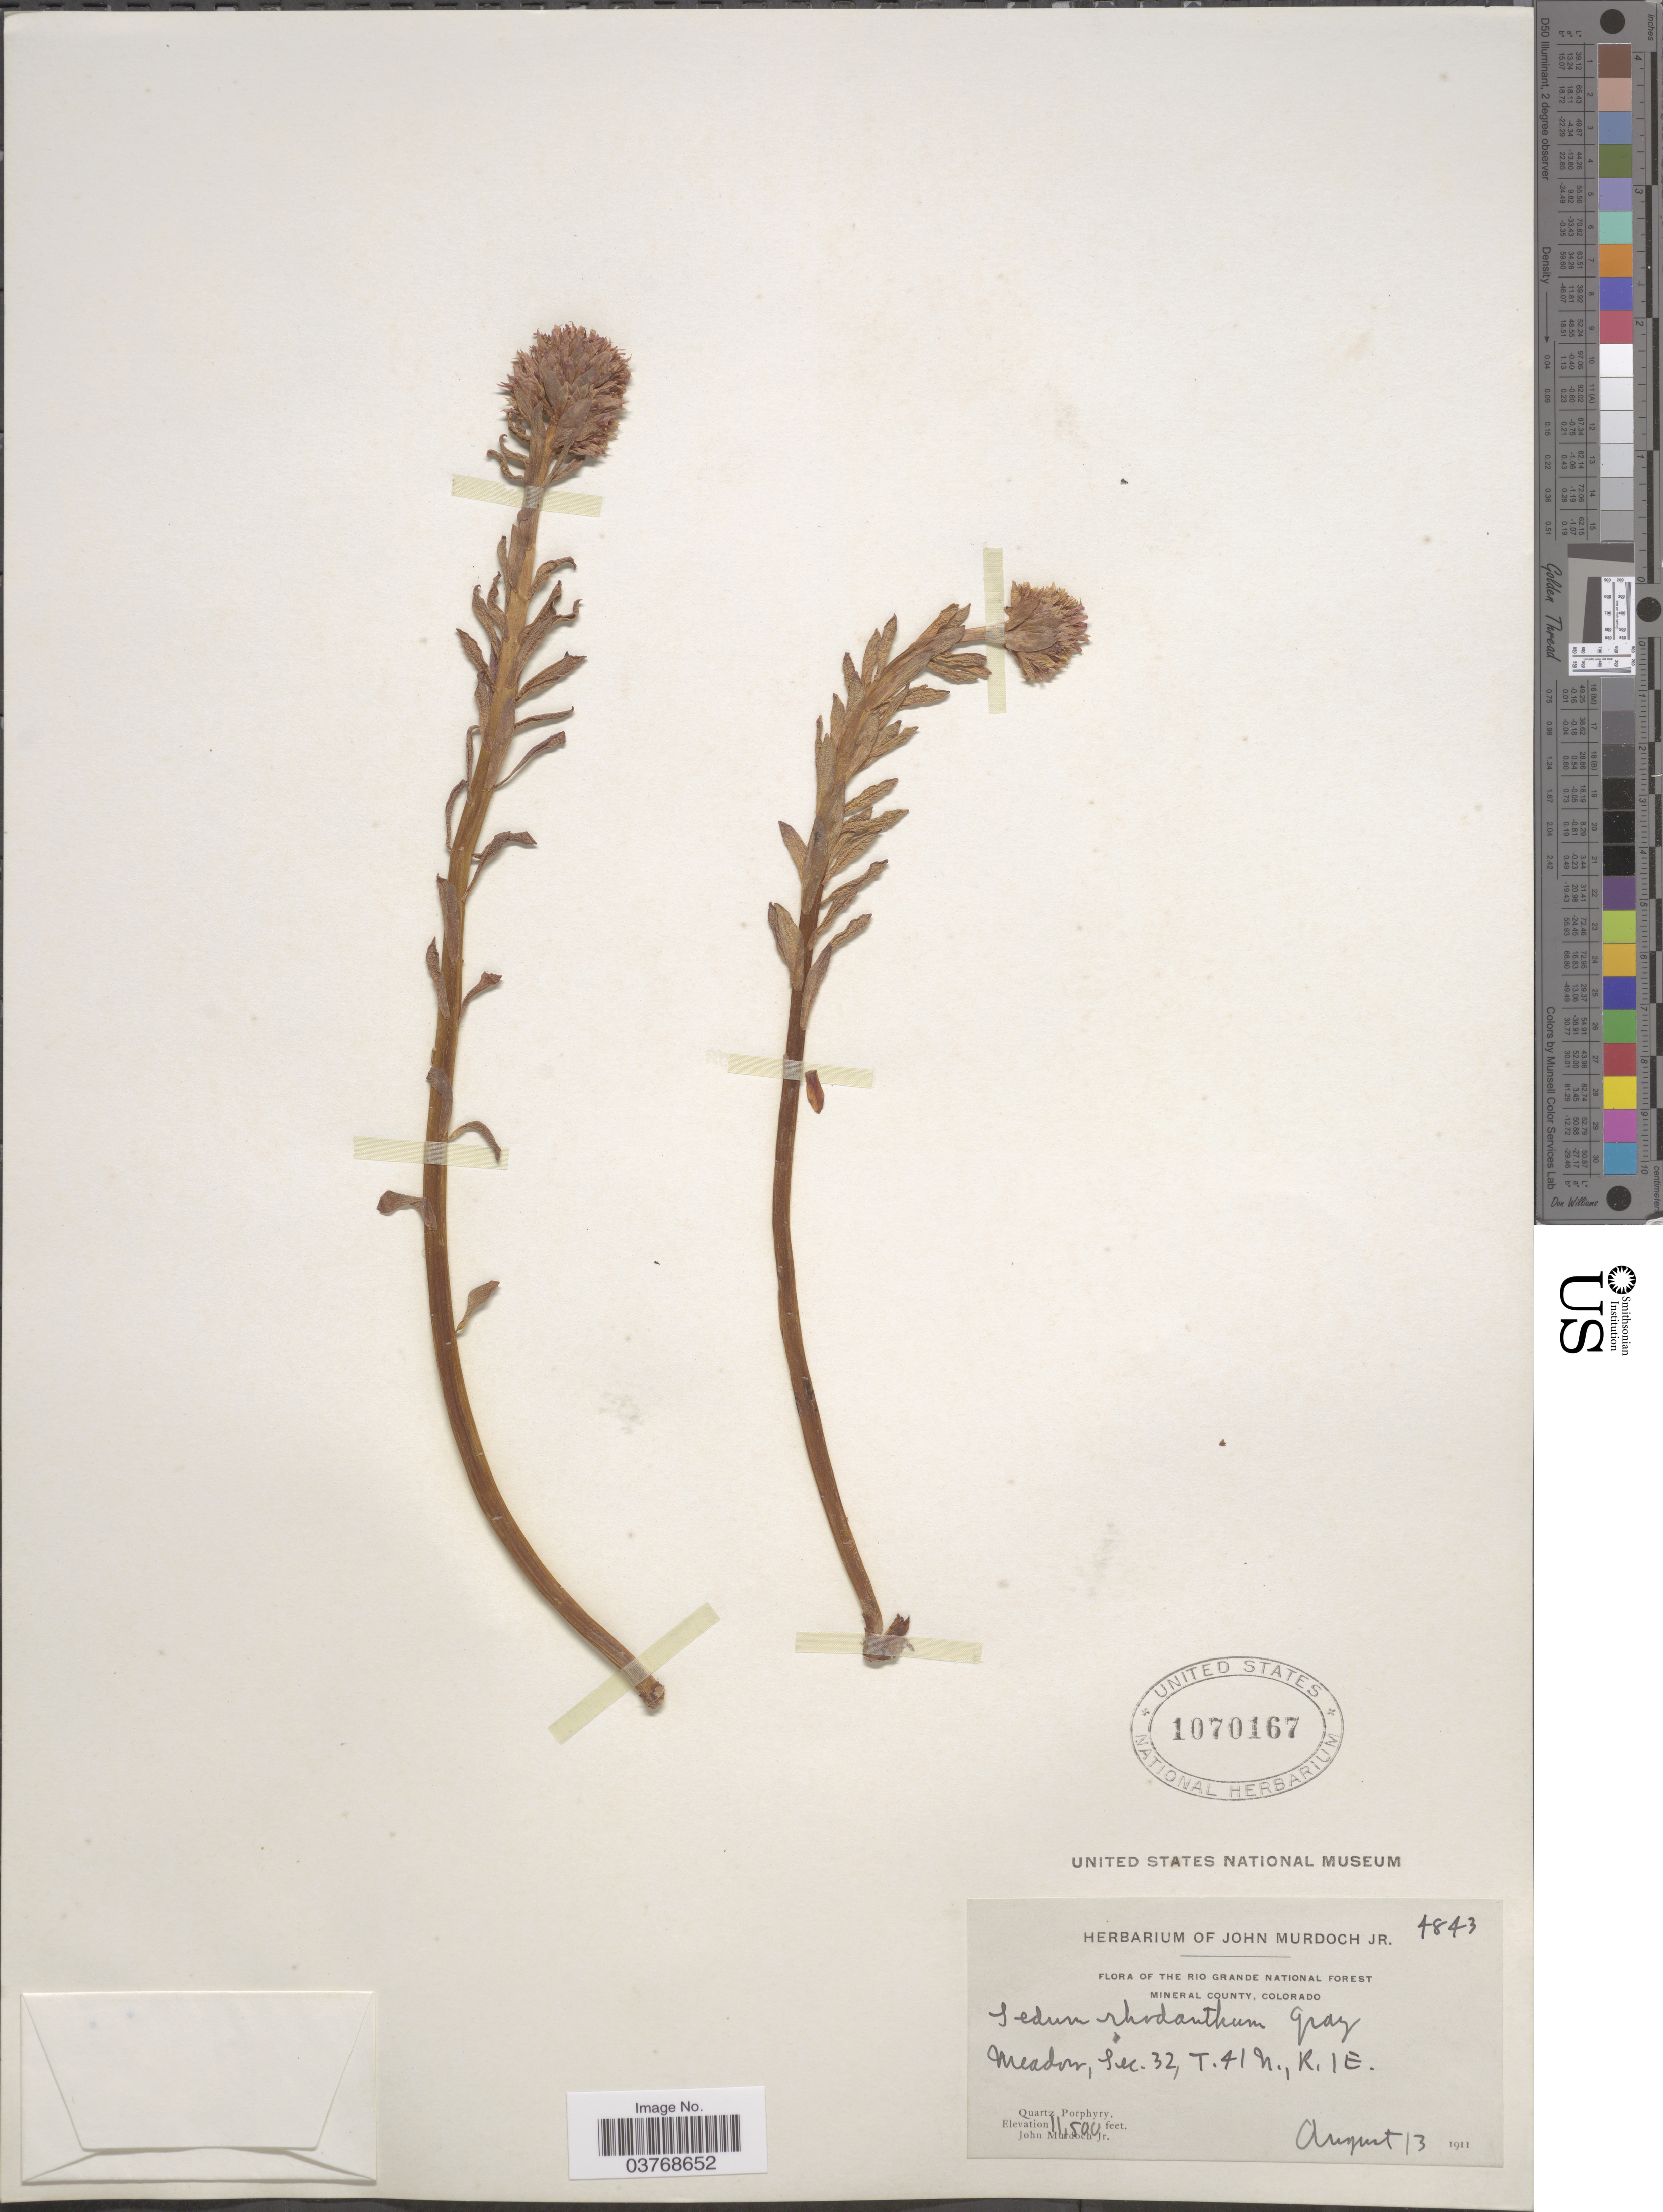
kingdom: Plantae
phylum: Tracheophyta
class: Magnoliopsida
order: Saxifragales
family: Crassulaceae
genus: Rhodiola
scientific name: Rhodiola rhodantha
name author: (A. Gray) H. Jacobsen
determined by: Strong, Mark T., (BOT), Smithsonian Institution - National Museum of Natural History (UNITED STATES)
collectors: J. Murdoch Jr.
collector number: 4843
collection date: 1911-08-13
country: United States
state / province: Colorado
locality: The Rio Grande National Forest. Mineral County. Meadow, Sec. 32, T.41N., R.1E.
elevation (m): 3505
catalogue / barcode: US 1070167